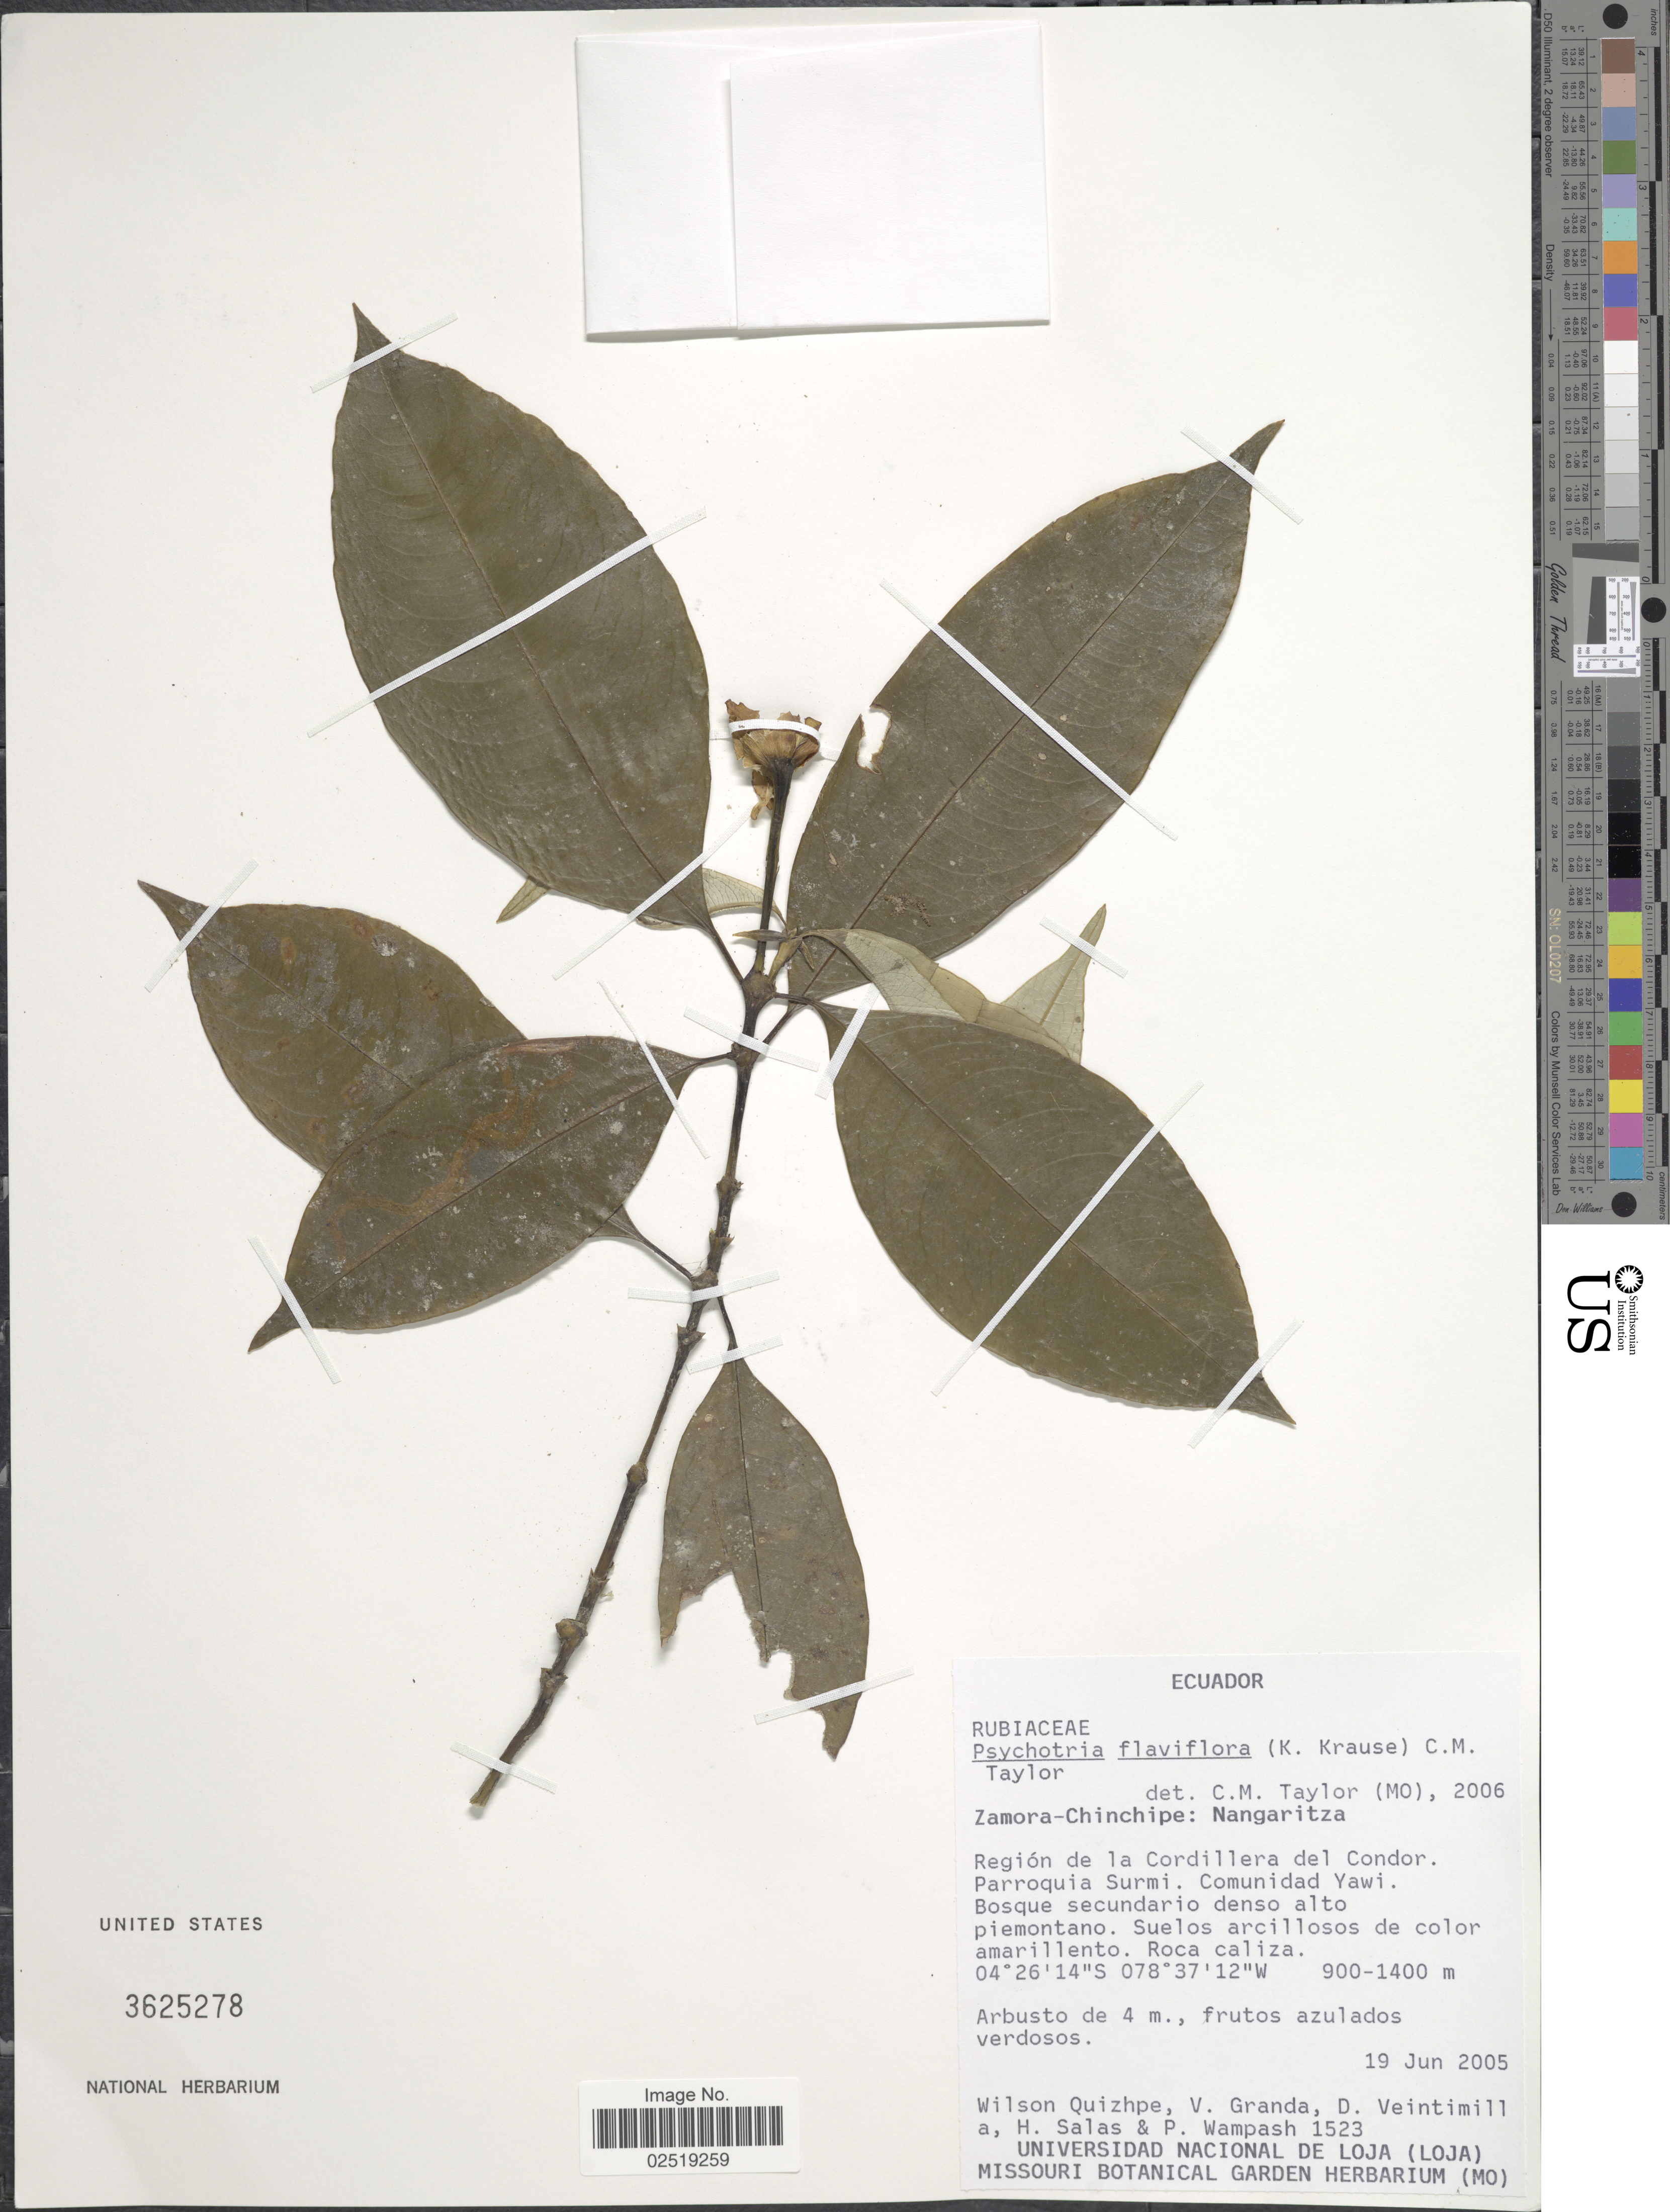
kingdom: Plantae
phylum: Tracheophyta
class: Magnoliopsida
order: Gentianales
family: Rubiaceae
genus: Psychotria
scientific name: Psychotria flaviflora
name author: (K. Krause) C.M. Taylor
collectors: W. Quizhpe, V. Granda, D. Veintimilla, H. Salas & P. Wampash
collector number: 1523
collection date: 2005-06-19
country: Ecuador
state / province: Zamora-Chinchipe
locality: Nangaritza. Region de la Cordillera del Condor. Parroquia Surmi. Comunidad Yawi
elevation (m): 900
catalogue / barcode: US 3625278